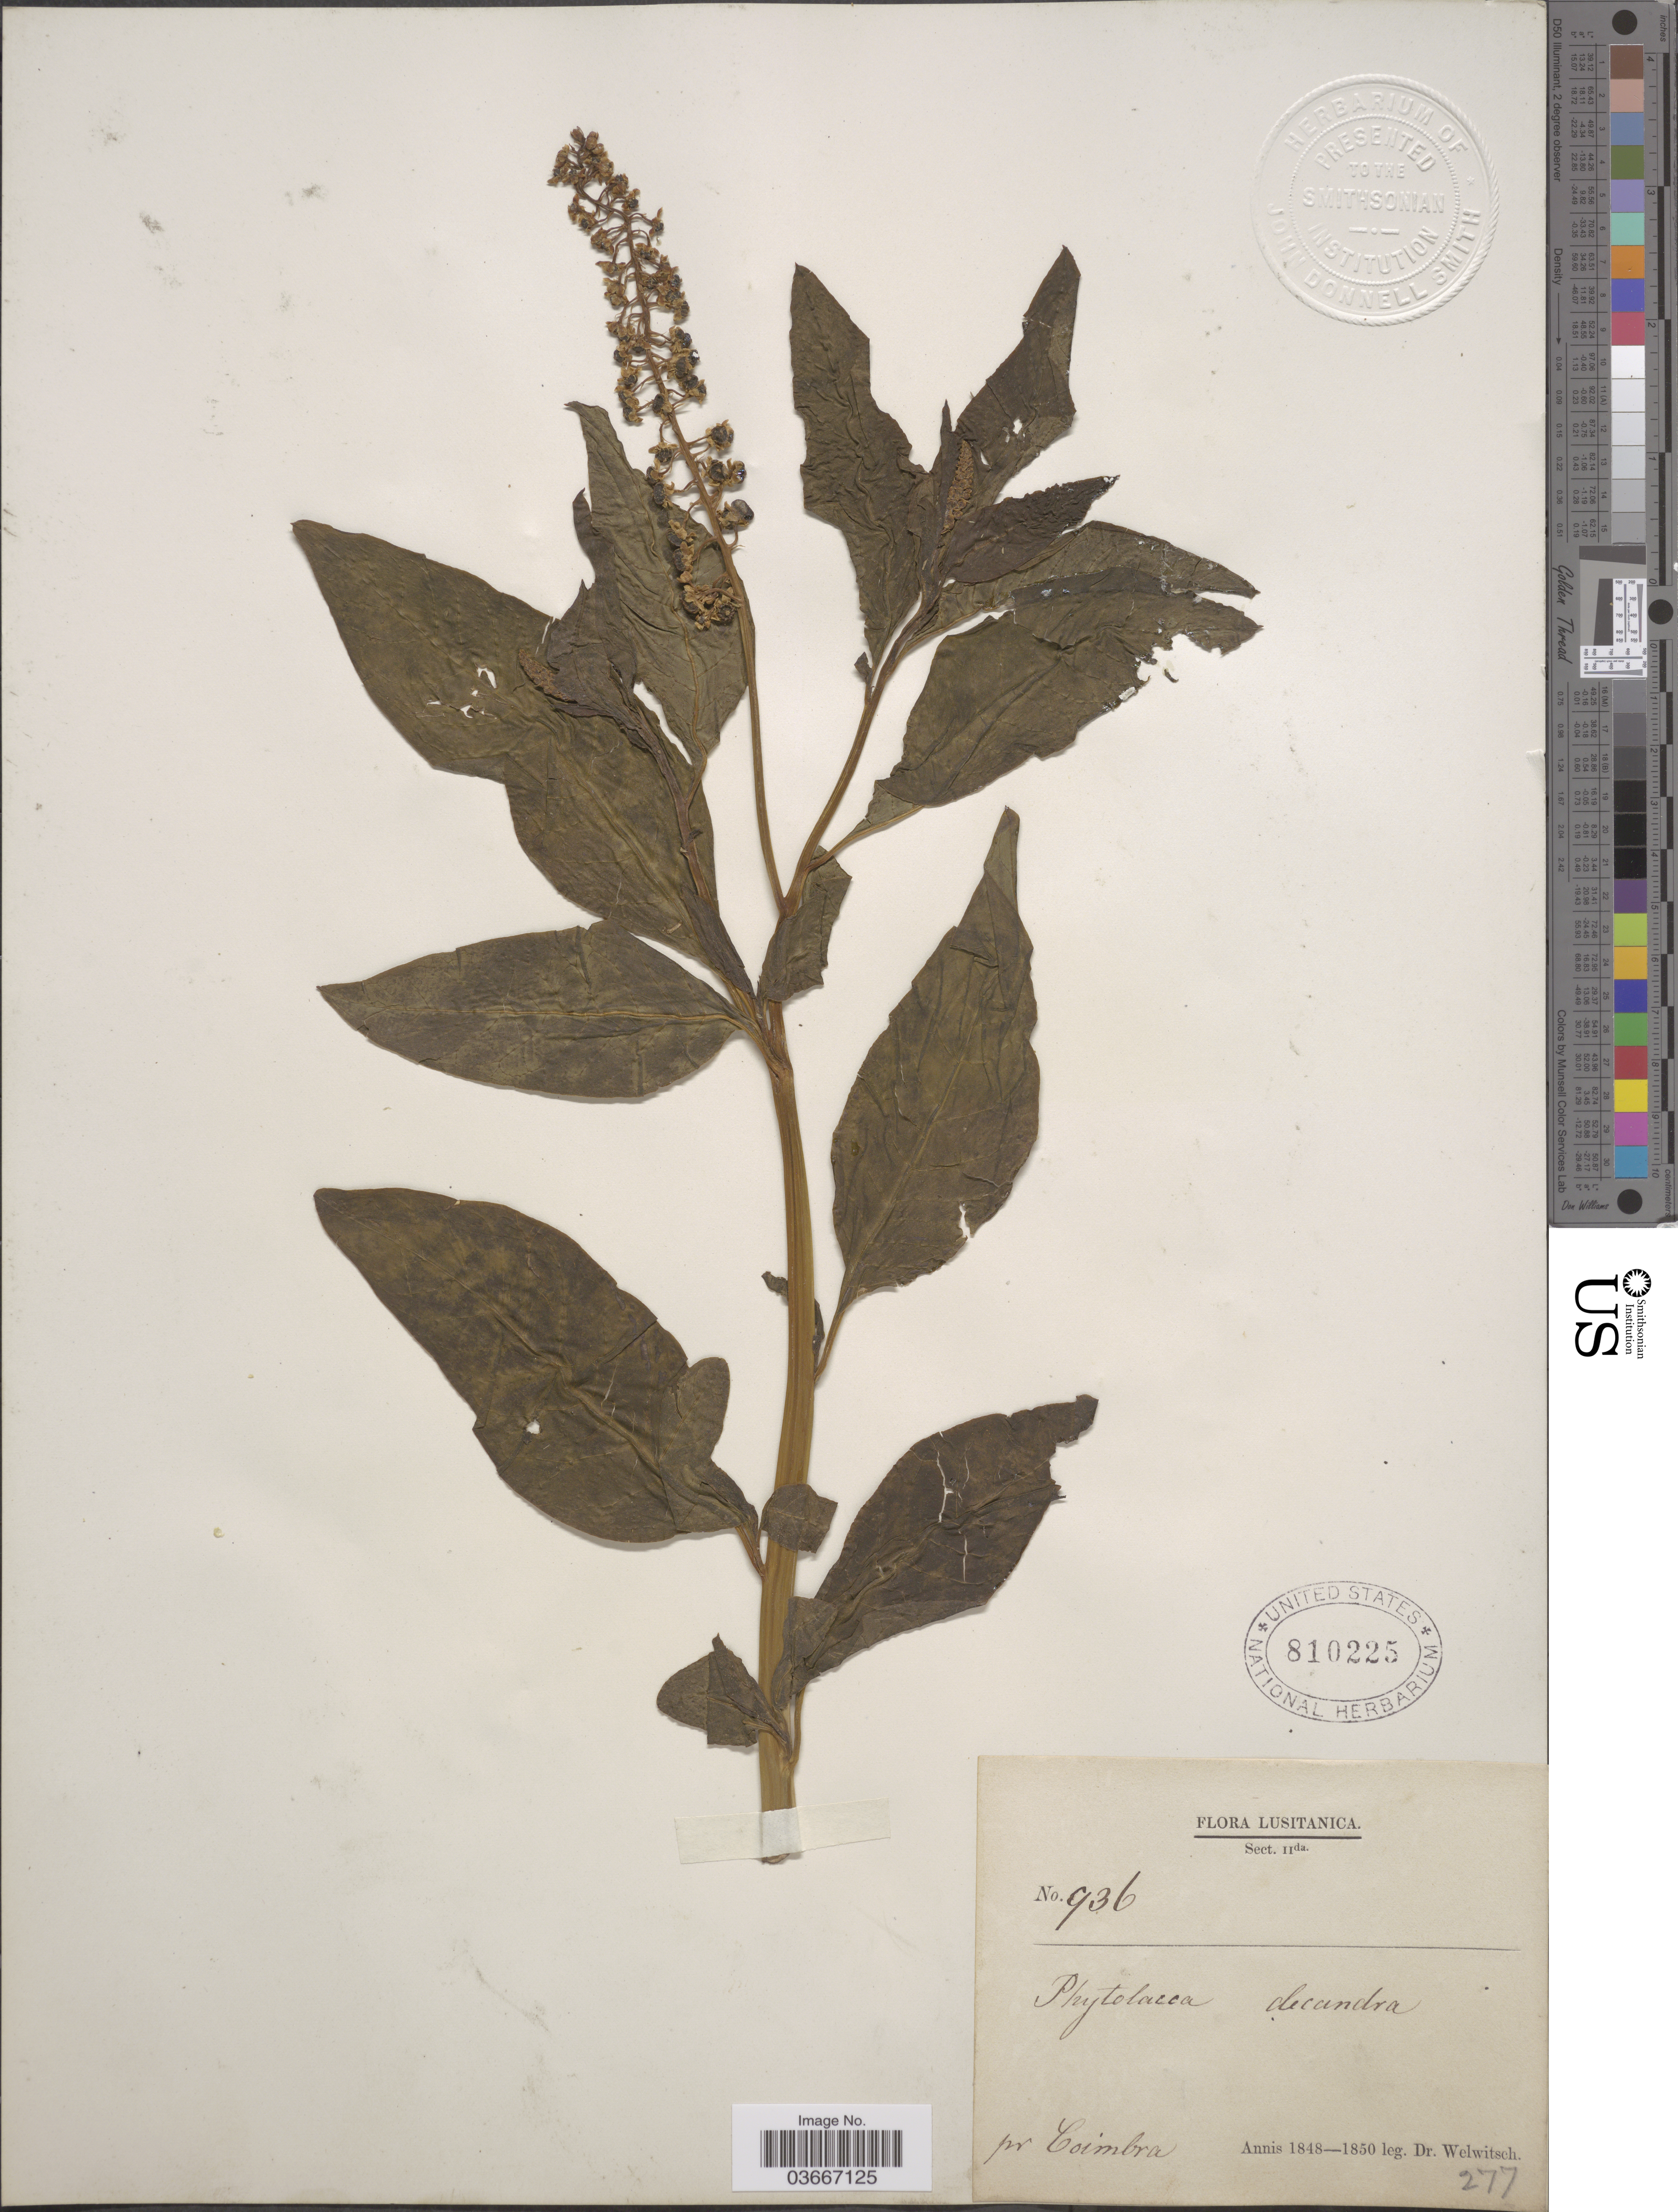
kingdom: Plantae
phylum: Tracheophyta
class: Magnoliopsida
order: Caryophyllales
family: Phytolaccaceae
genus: Phytolacca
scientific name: Phytolacca americana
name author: L.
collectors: -. Welwitsch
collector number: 936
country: Portugal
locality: Lusitanica. Pr. Coimbra.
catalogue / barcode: US 810225